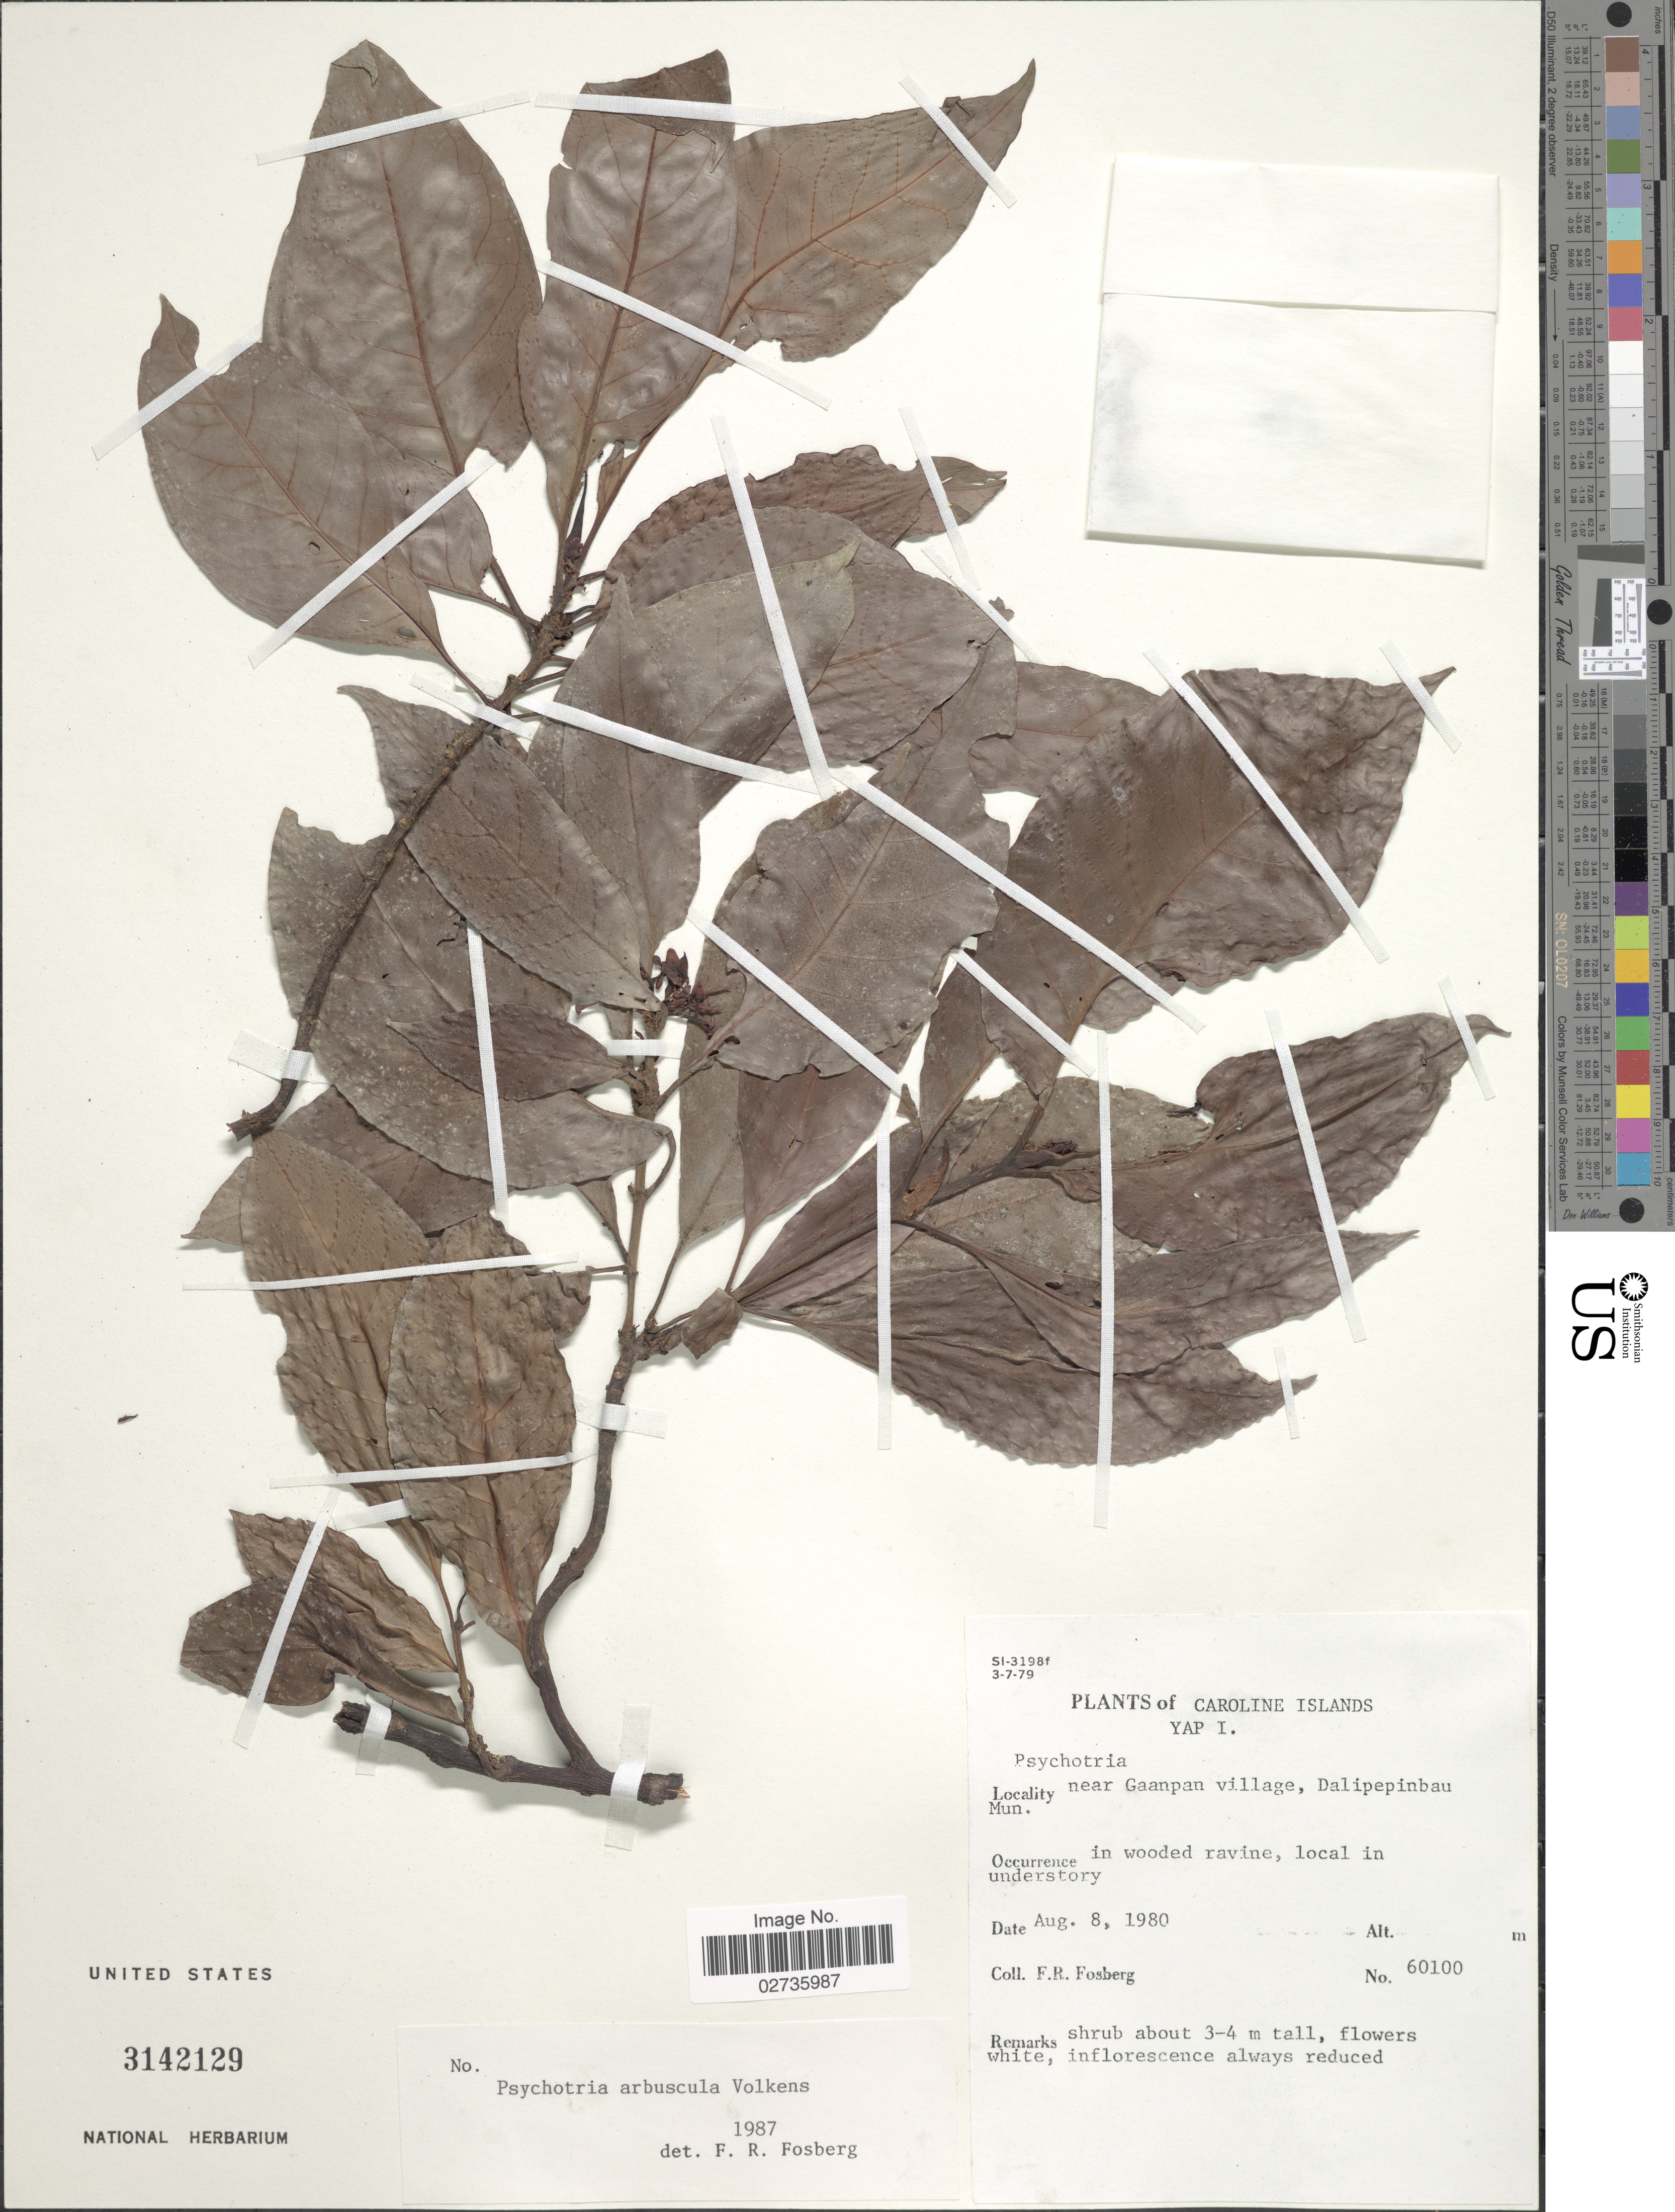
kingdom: Plantae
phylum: Tracheophyta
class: Magnoliopsida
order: Gentianales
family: Rubiaceae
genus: Psychotria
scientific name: Psychotria arbuscula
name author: Volkens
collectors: F. R. Fosberg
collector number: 60100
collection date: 1980-08-08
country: Micronesia, Federated States of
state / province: Yap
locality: Caroline Islands. Yap I. Near Gaanpan village, Dalipepinbau Mun.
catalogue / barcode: US 3142129